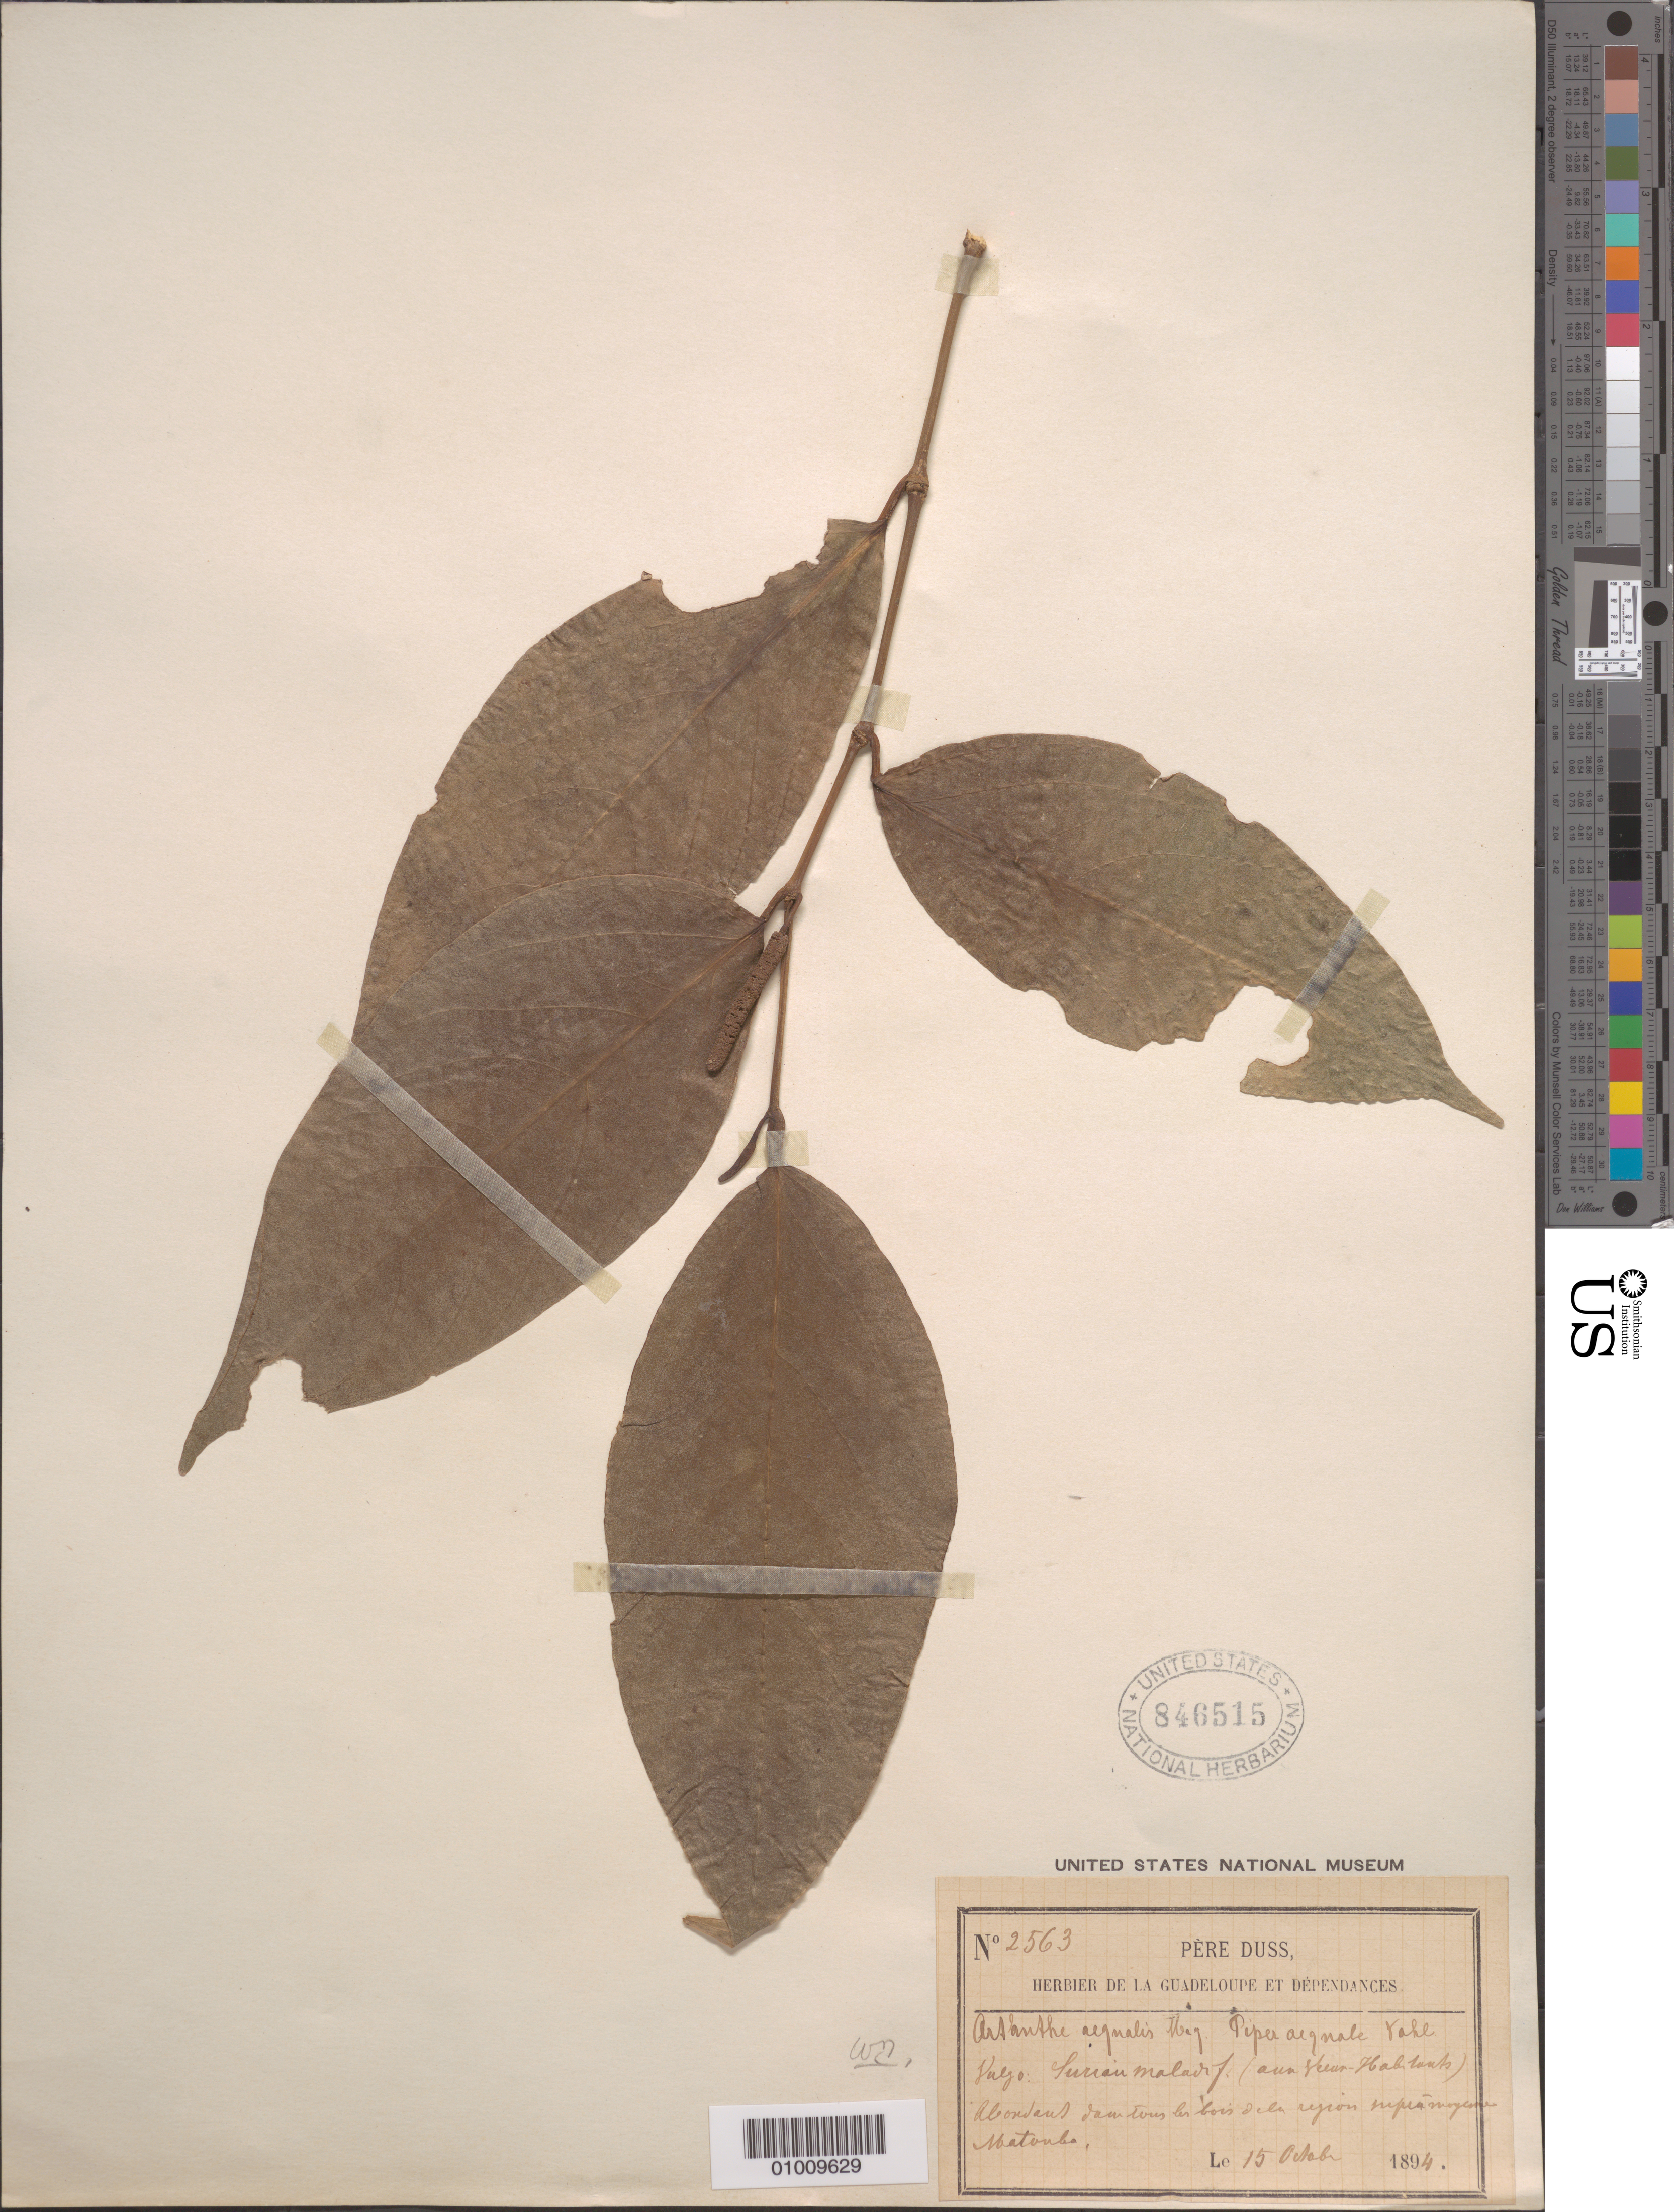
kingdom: Plantae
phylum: Tracheophyta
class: Magnoliopsida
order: Piperales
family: Piperaceae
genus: Piper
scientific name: Piper aequale var. aequale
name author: Vahl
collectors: Père Duss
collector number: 2563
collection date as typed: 15 Oct 1894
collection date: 1894-10-15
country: Guadeloupe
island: Basse Terre [Guadeloupe]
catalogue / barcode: US 846515